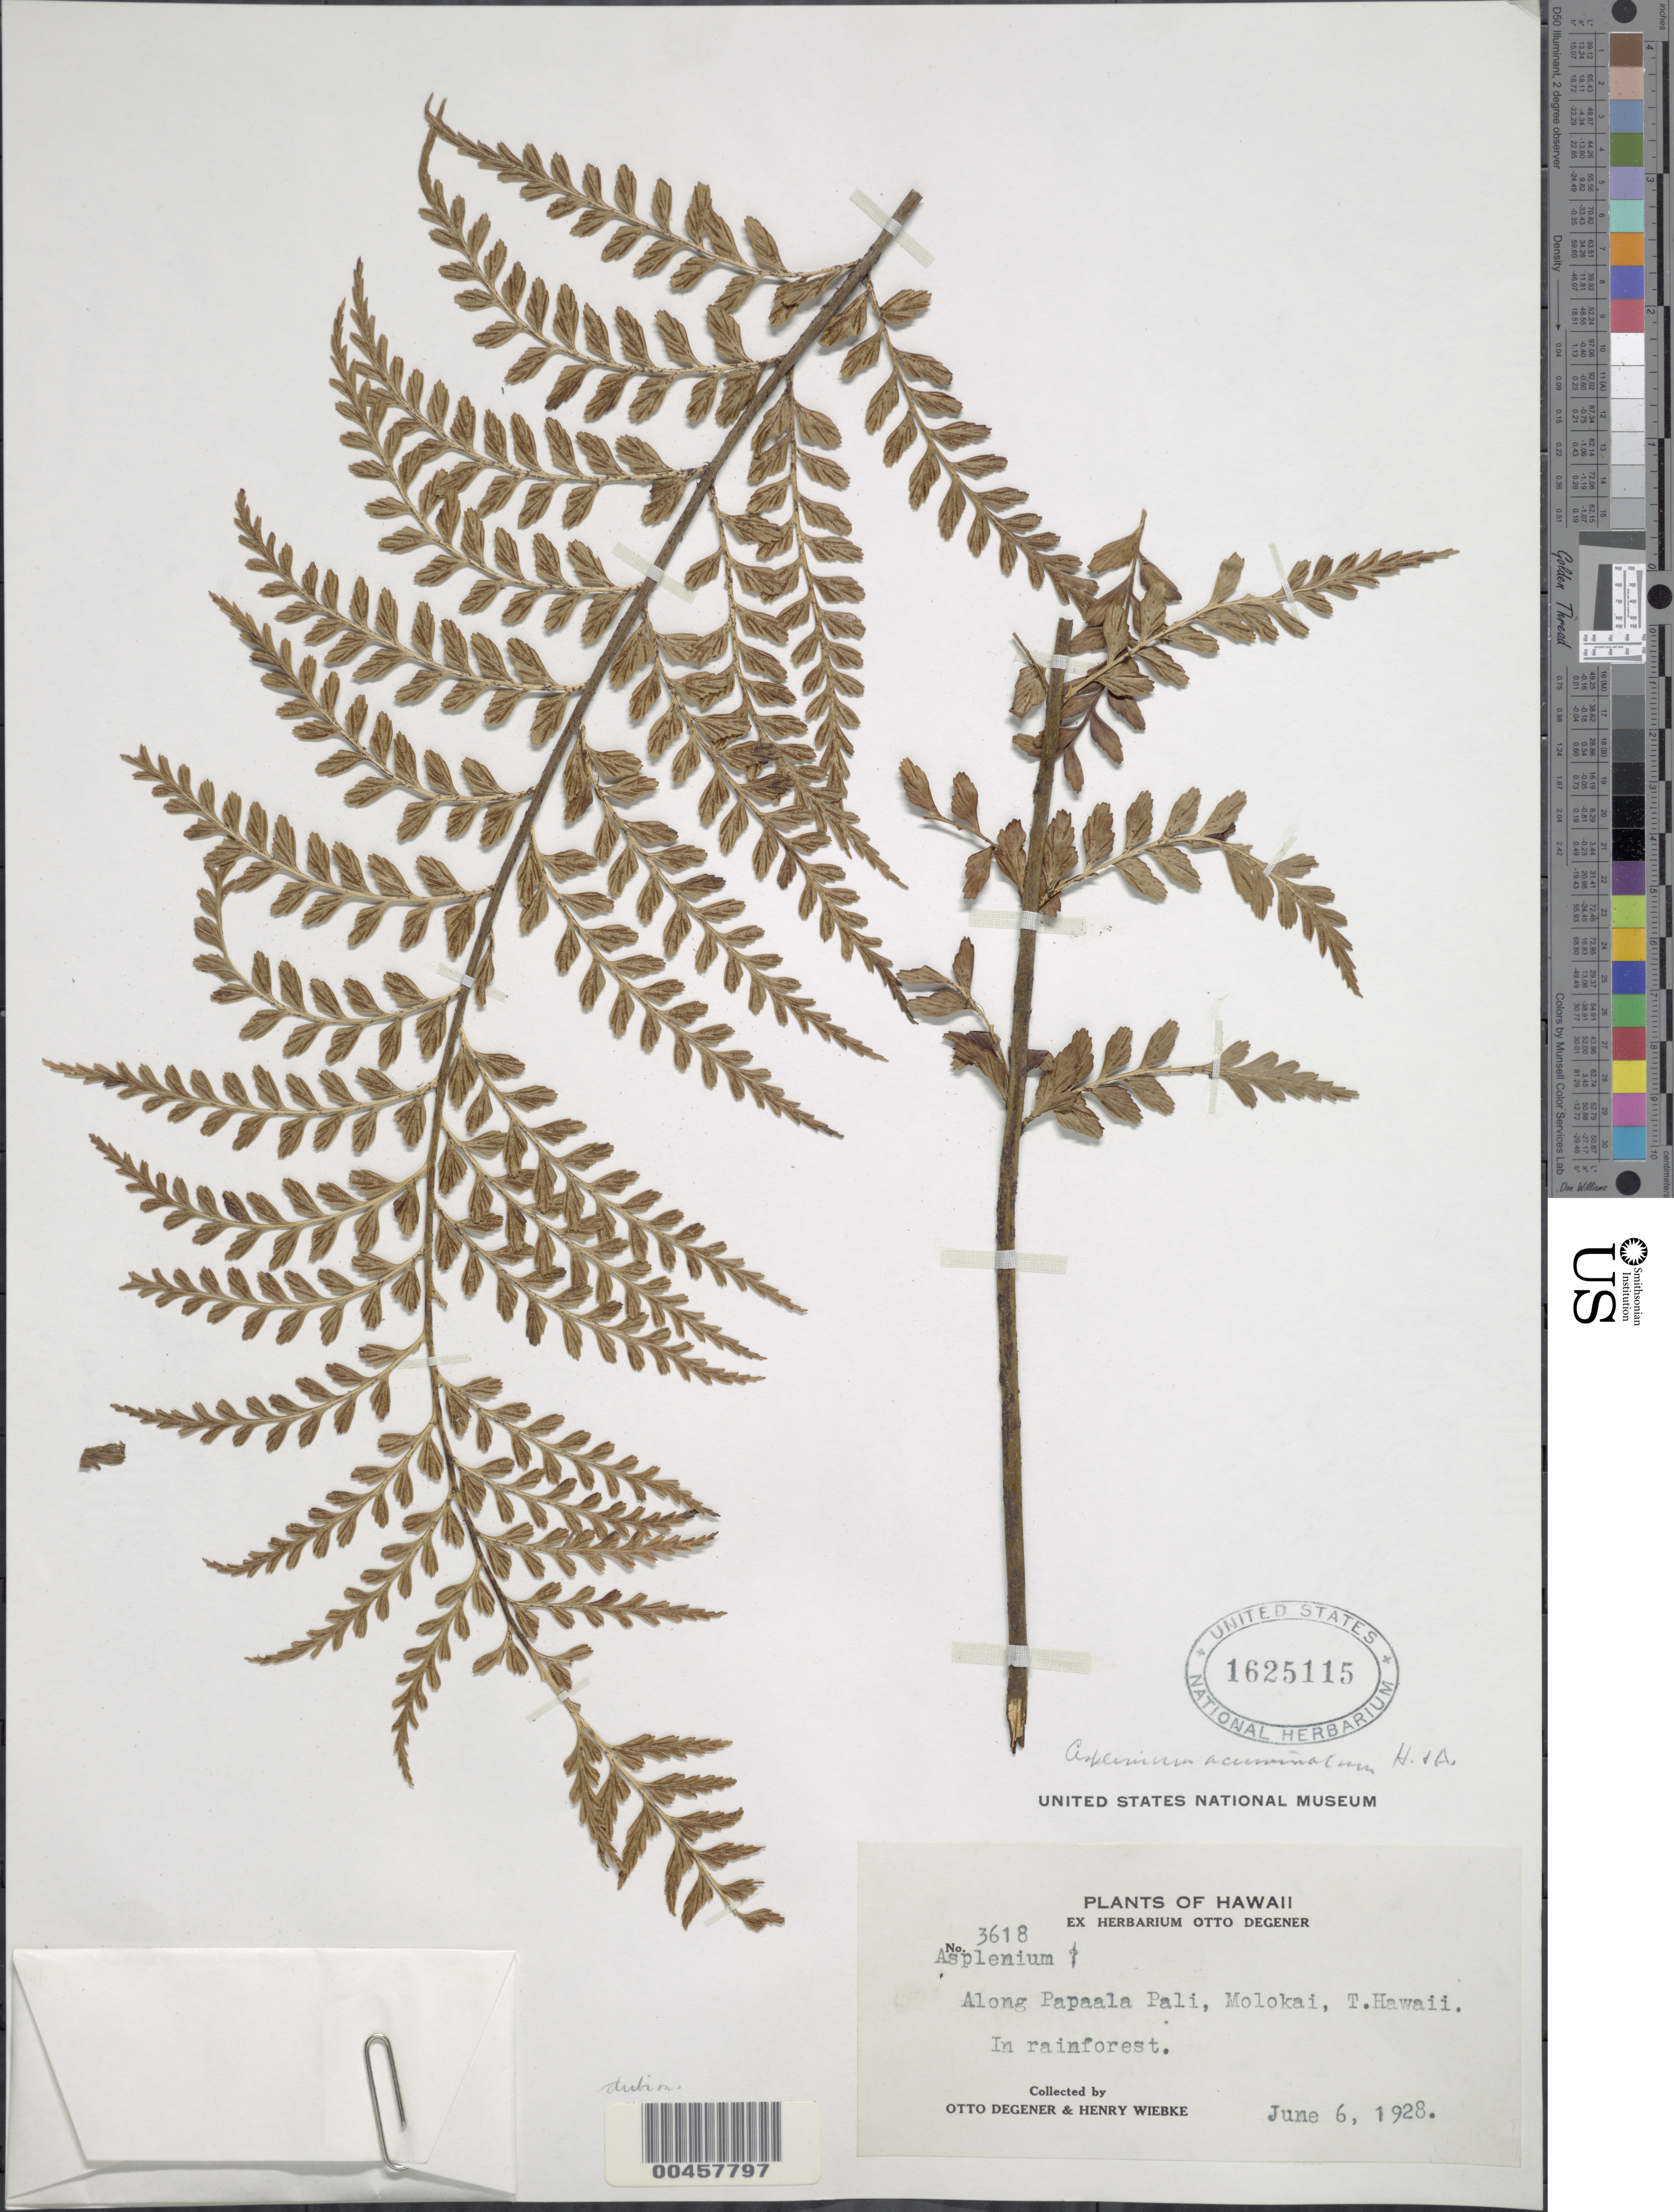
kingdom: Plantae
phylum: Tracheophyta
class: Polypodiopsida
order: Polypodiales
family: Aspleniaceae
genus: Asplenium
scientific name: Asplenium acuminatum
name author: Hook. & Arn.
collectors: O. Degener & H. Wiebke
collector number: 3618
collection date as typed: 6 Jun 1928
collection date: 1928-06-06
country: United States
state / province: Hawaii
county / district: Maui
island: Moloka'i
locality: Along Papaala Pali, Molokai, T. Hawaii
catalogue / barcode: US 1625115